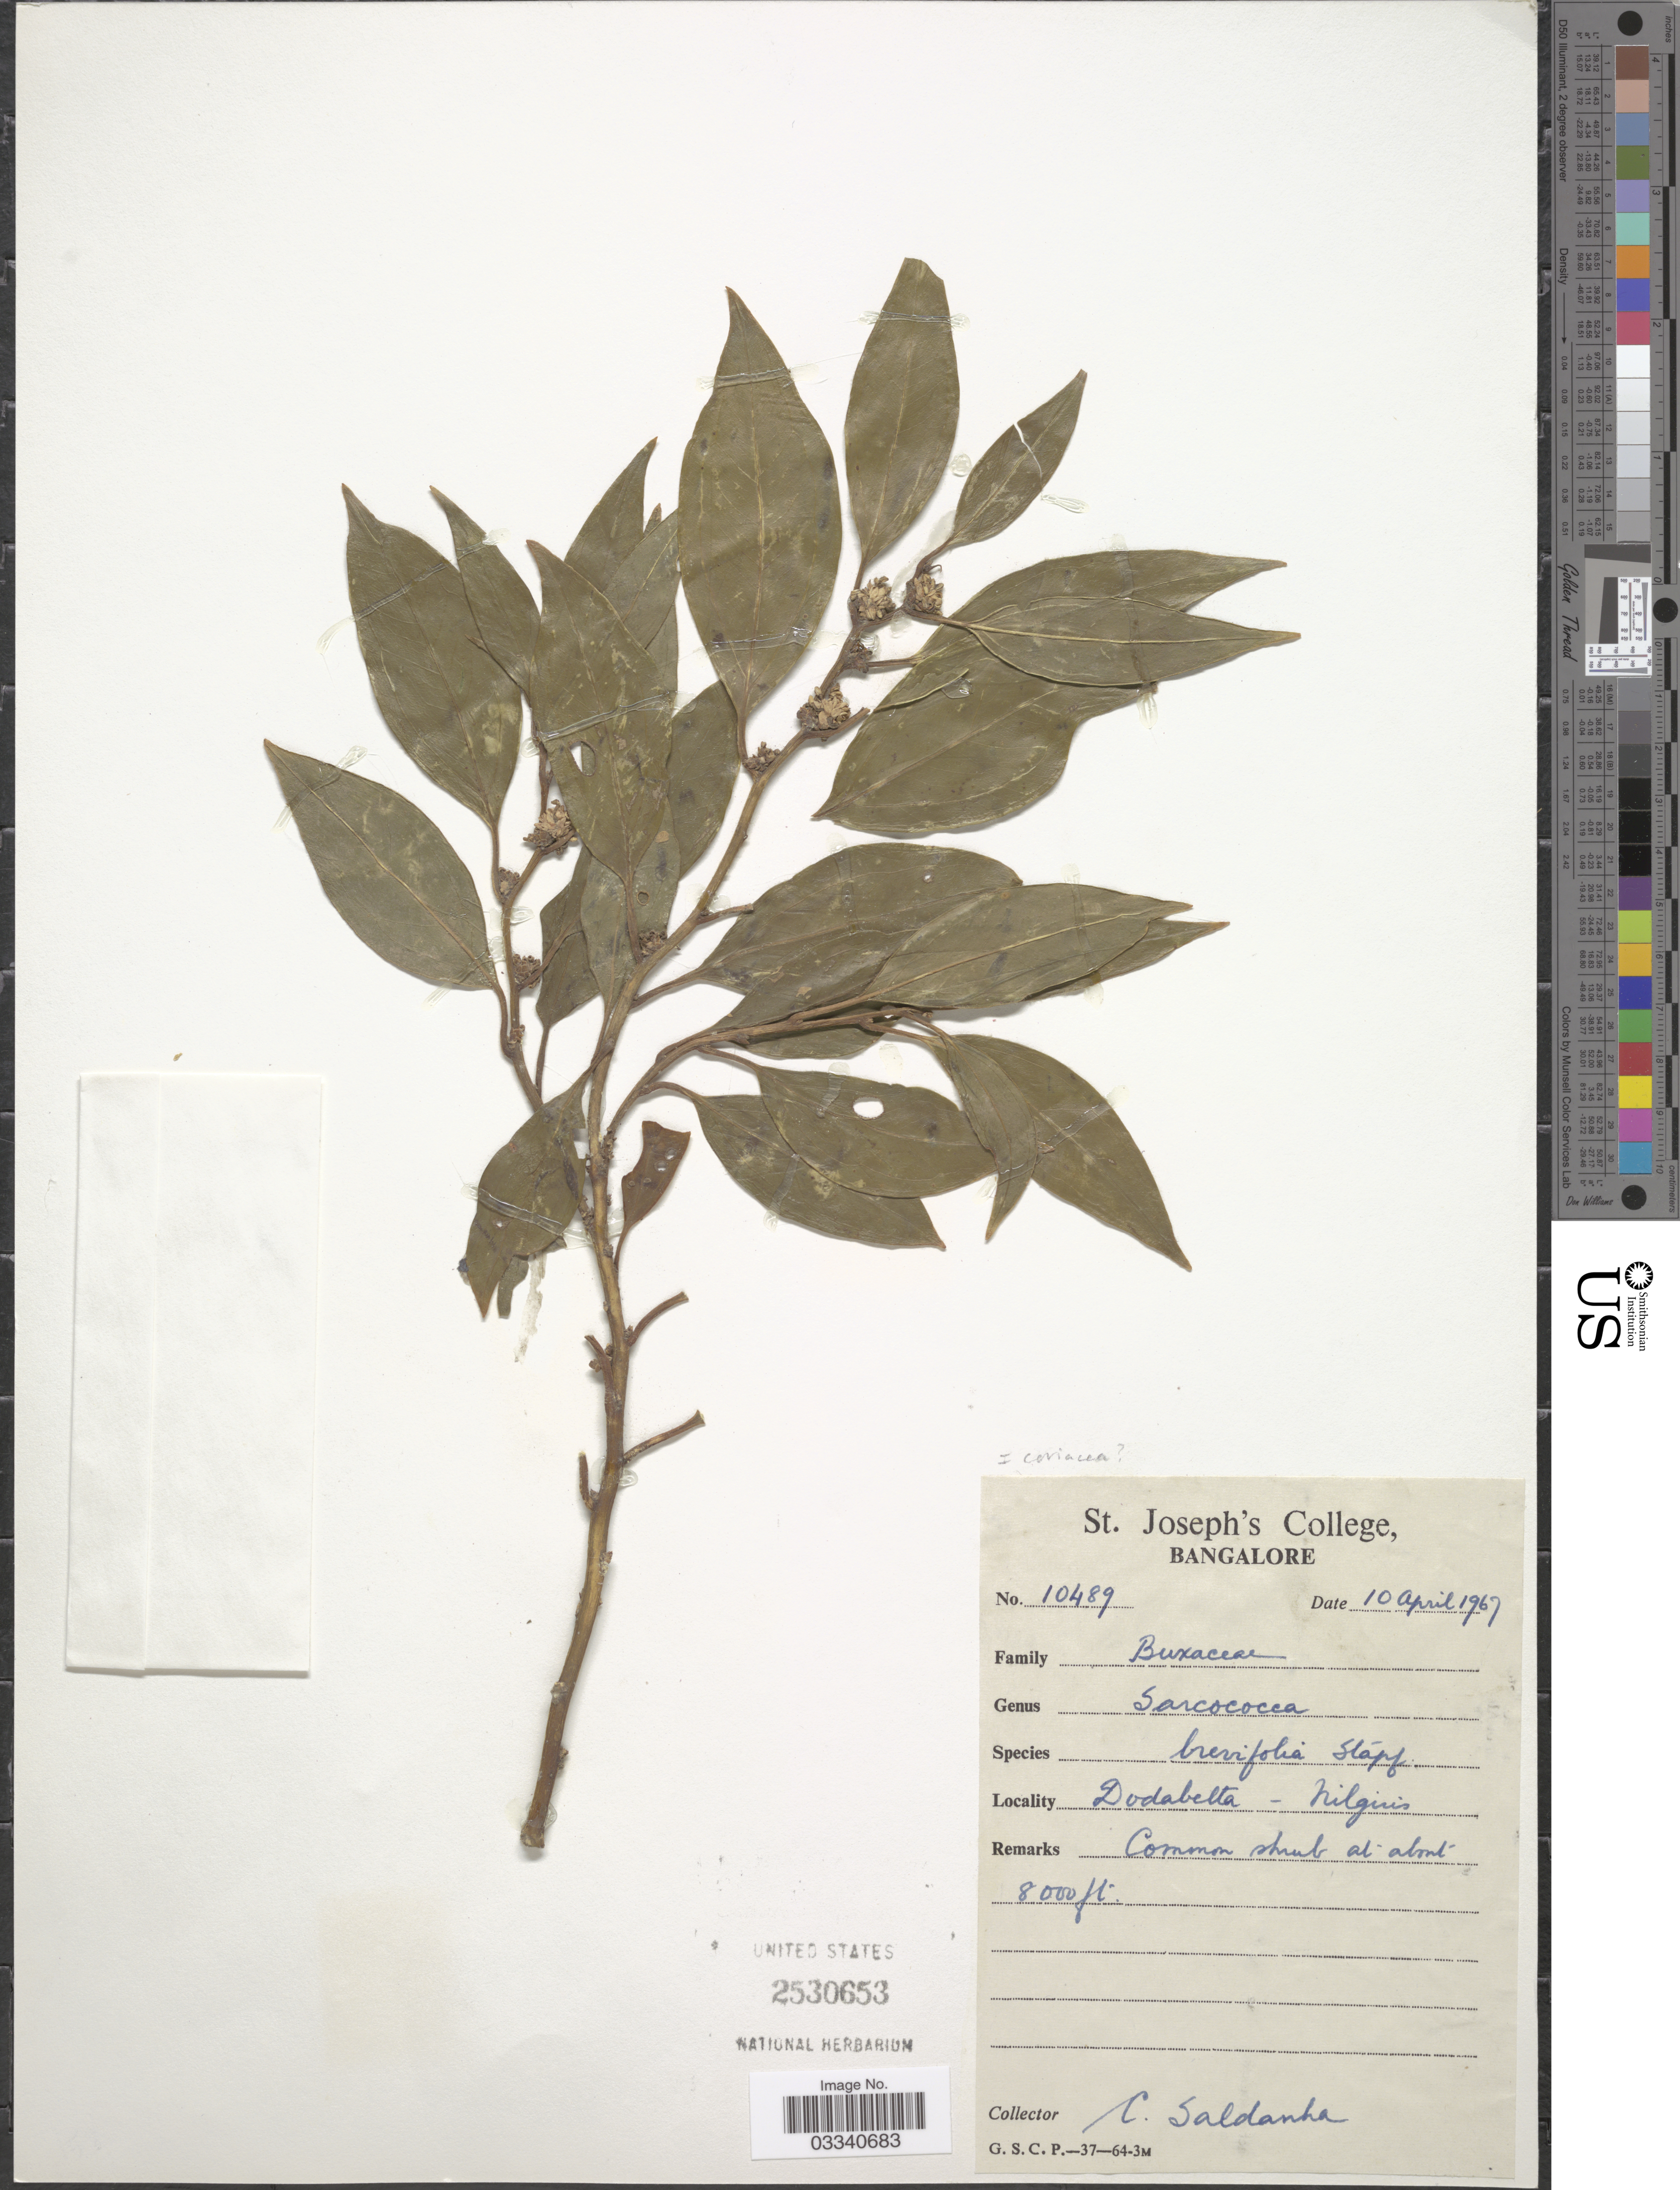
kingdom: Plantae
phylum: Tracheophyta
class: Magnoliopsida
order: Buxales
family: Buxaceae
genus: Sarcococca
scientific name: Sarcococca coriacea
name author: Müll. Arg.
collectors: C. Saldanha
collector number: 10489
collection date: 1967-04-10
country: India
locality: Dodabelta - Nilgiris.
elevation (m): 2438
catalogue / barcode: US 2530653